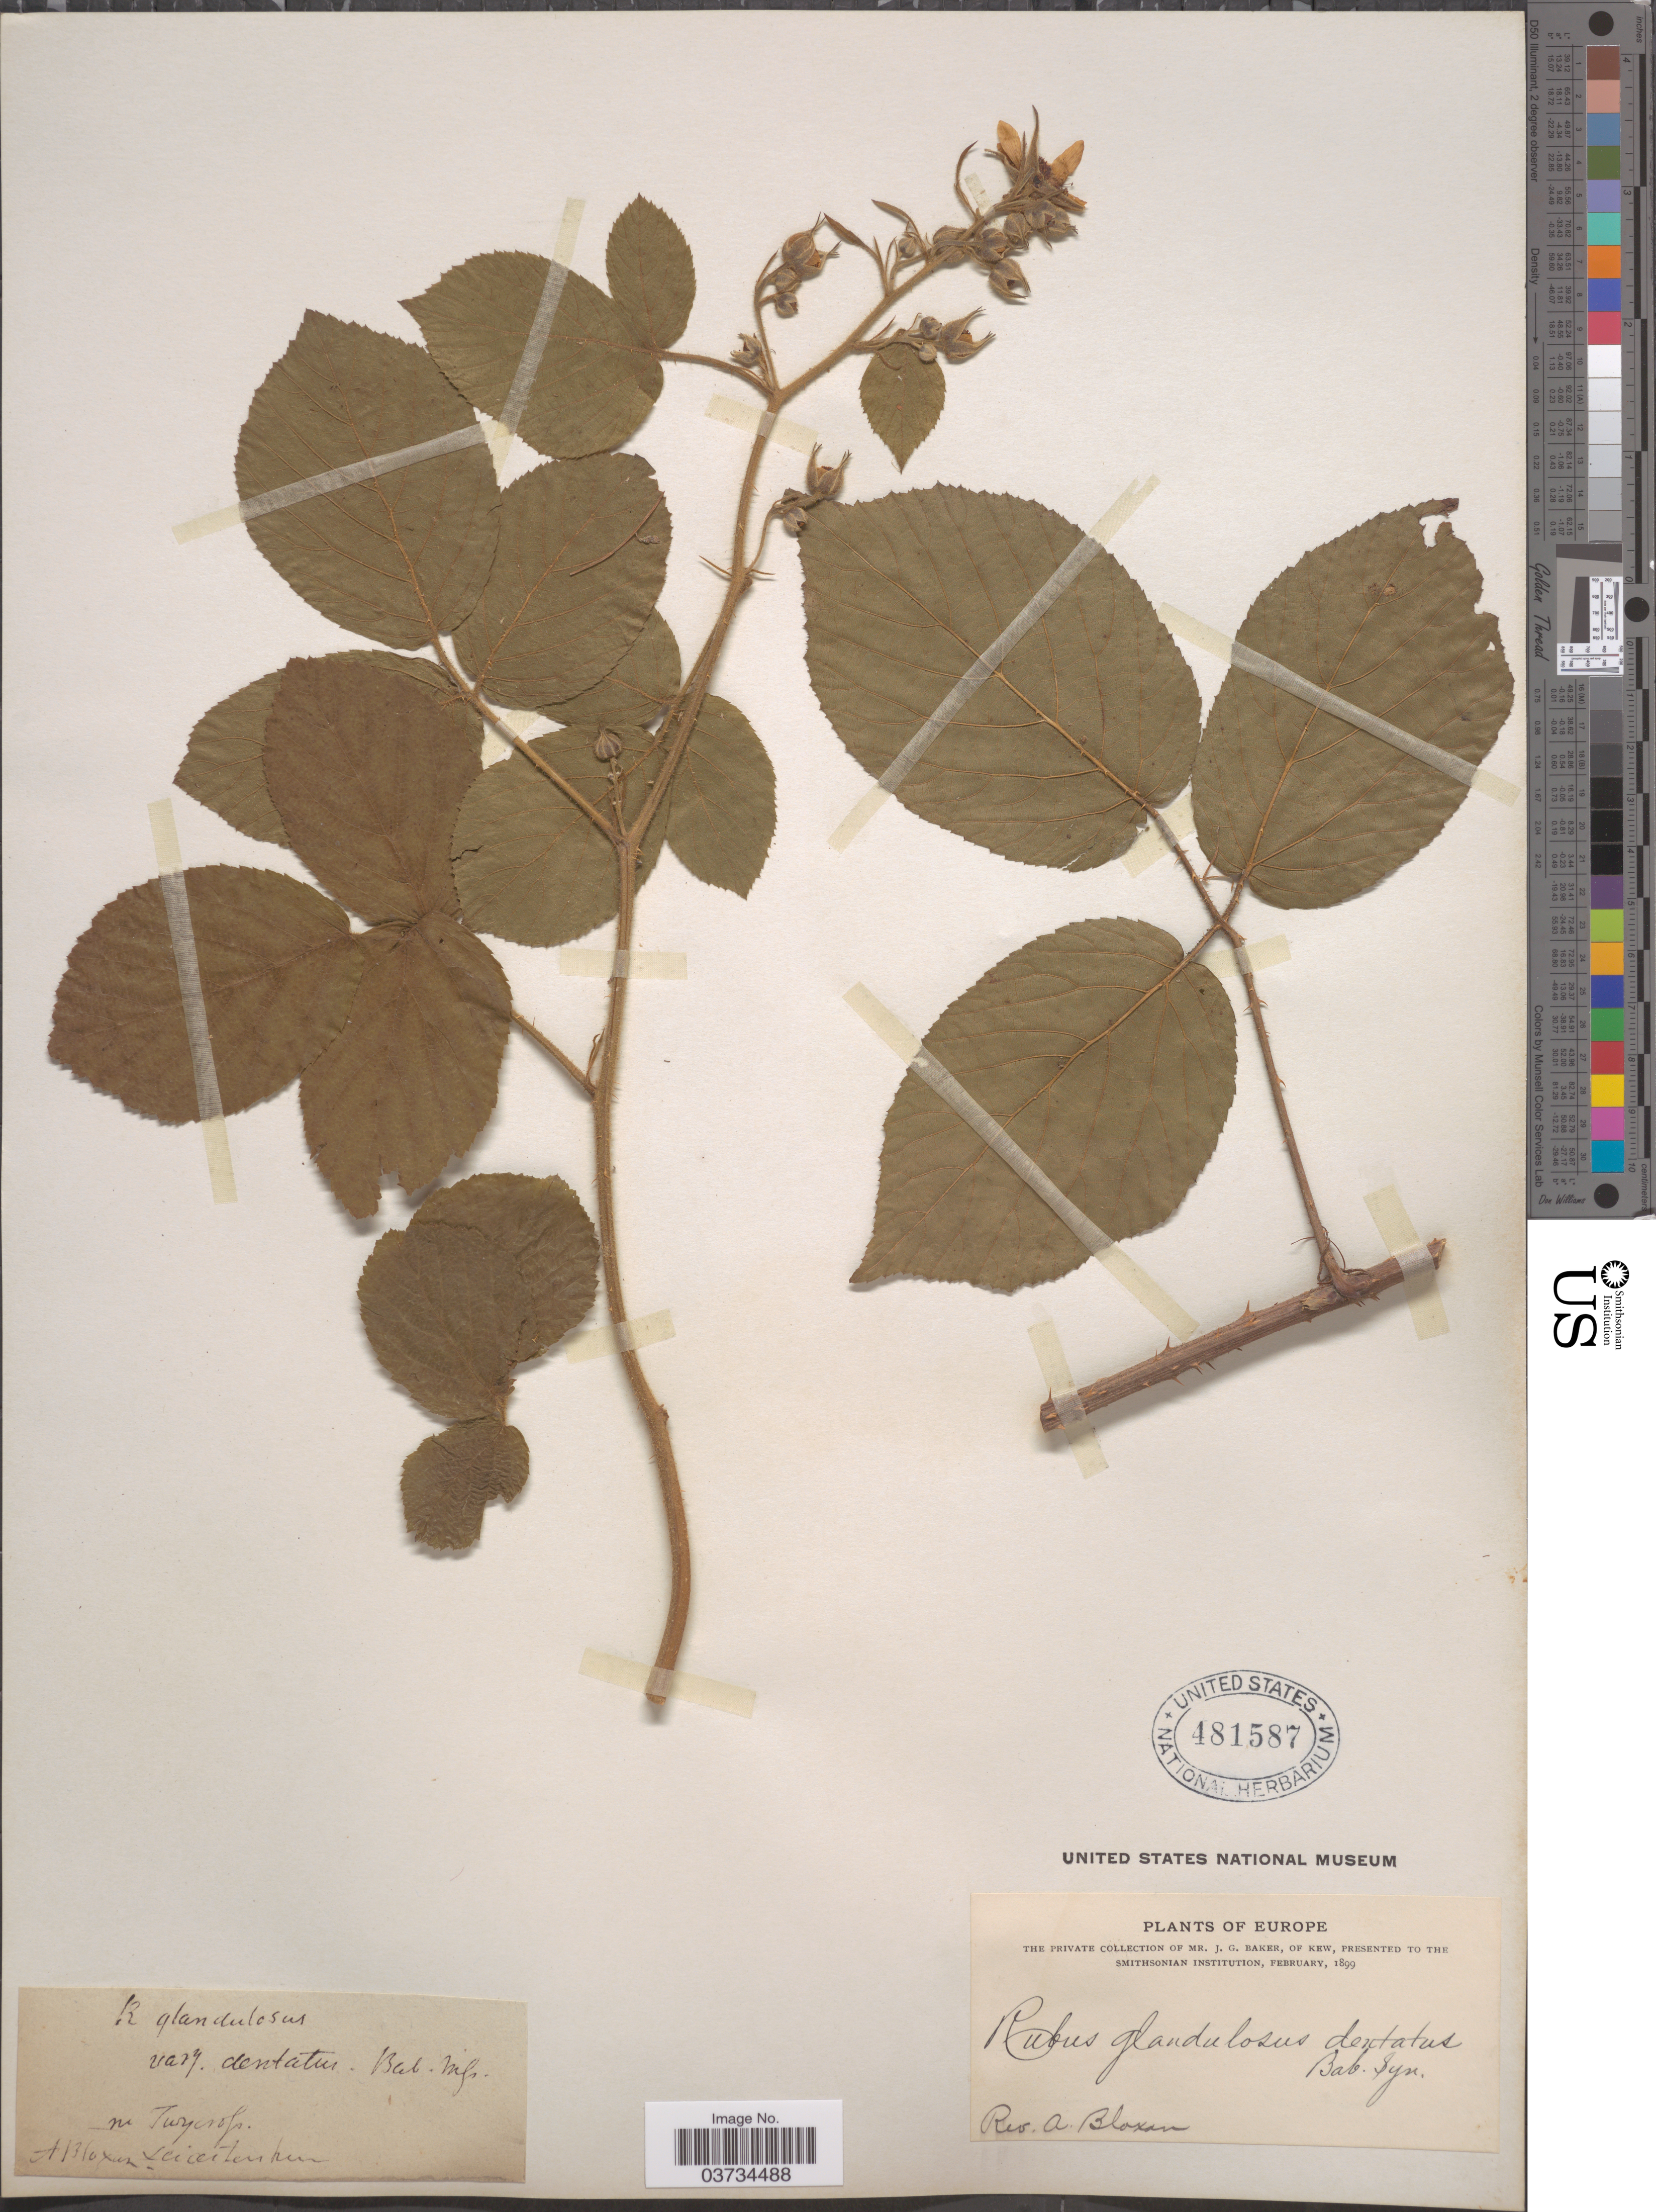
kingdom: Plantae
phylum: Tracheophyta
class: Magnoliopsida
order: Rosales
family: Rosaceae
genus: Rubus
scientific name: Rubus glandulosus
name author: Bellardi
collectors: A. Bloxam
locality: Europe. Nr Twycross. [interpreted] [unsure placement]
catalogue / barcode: US 481587